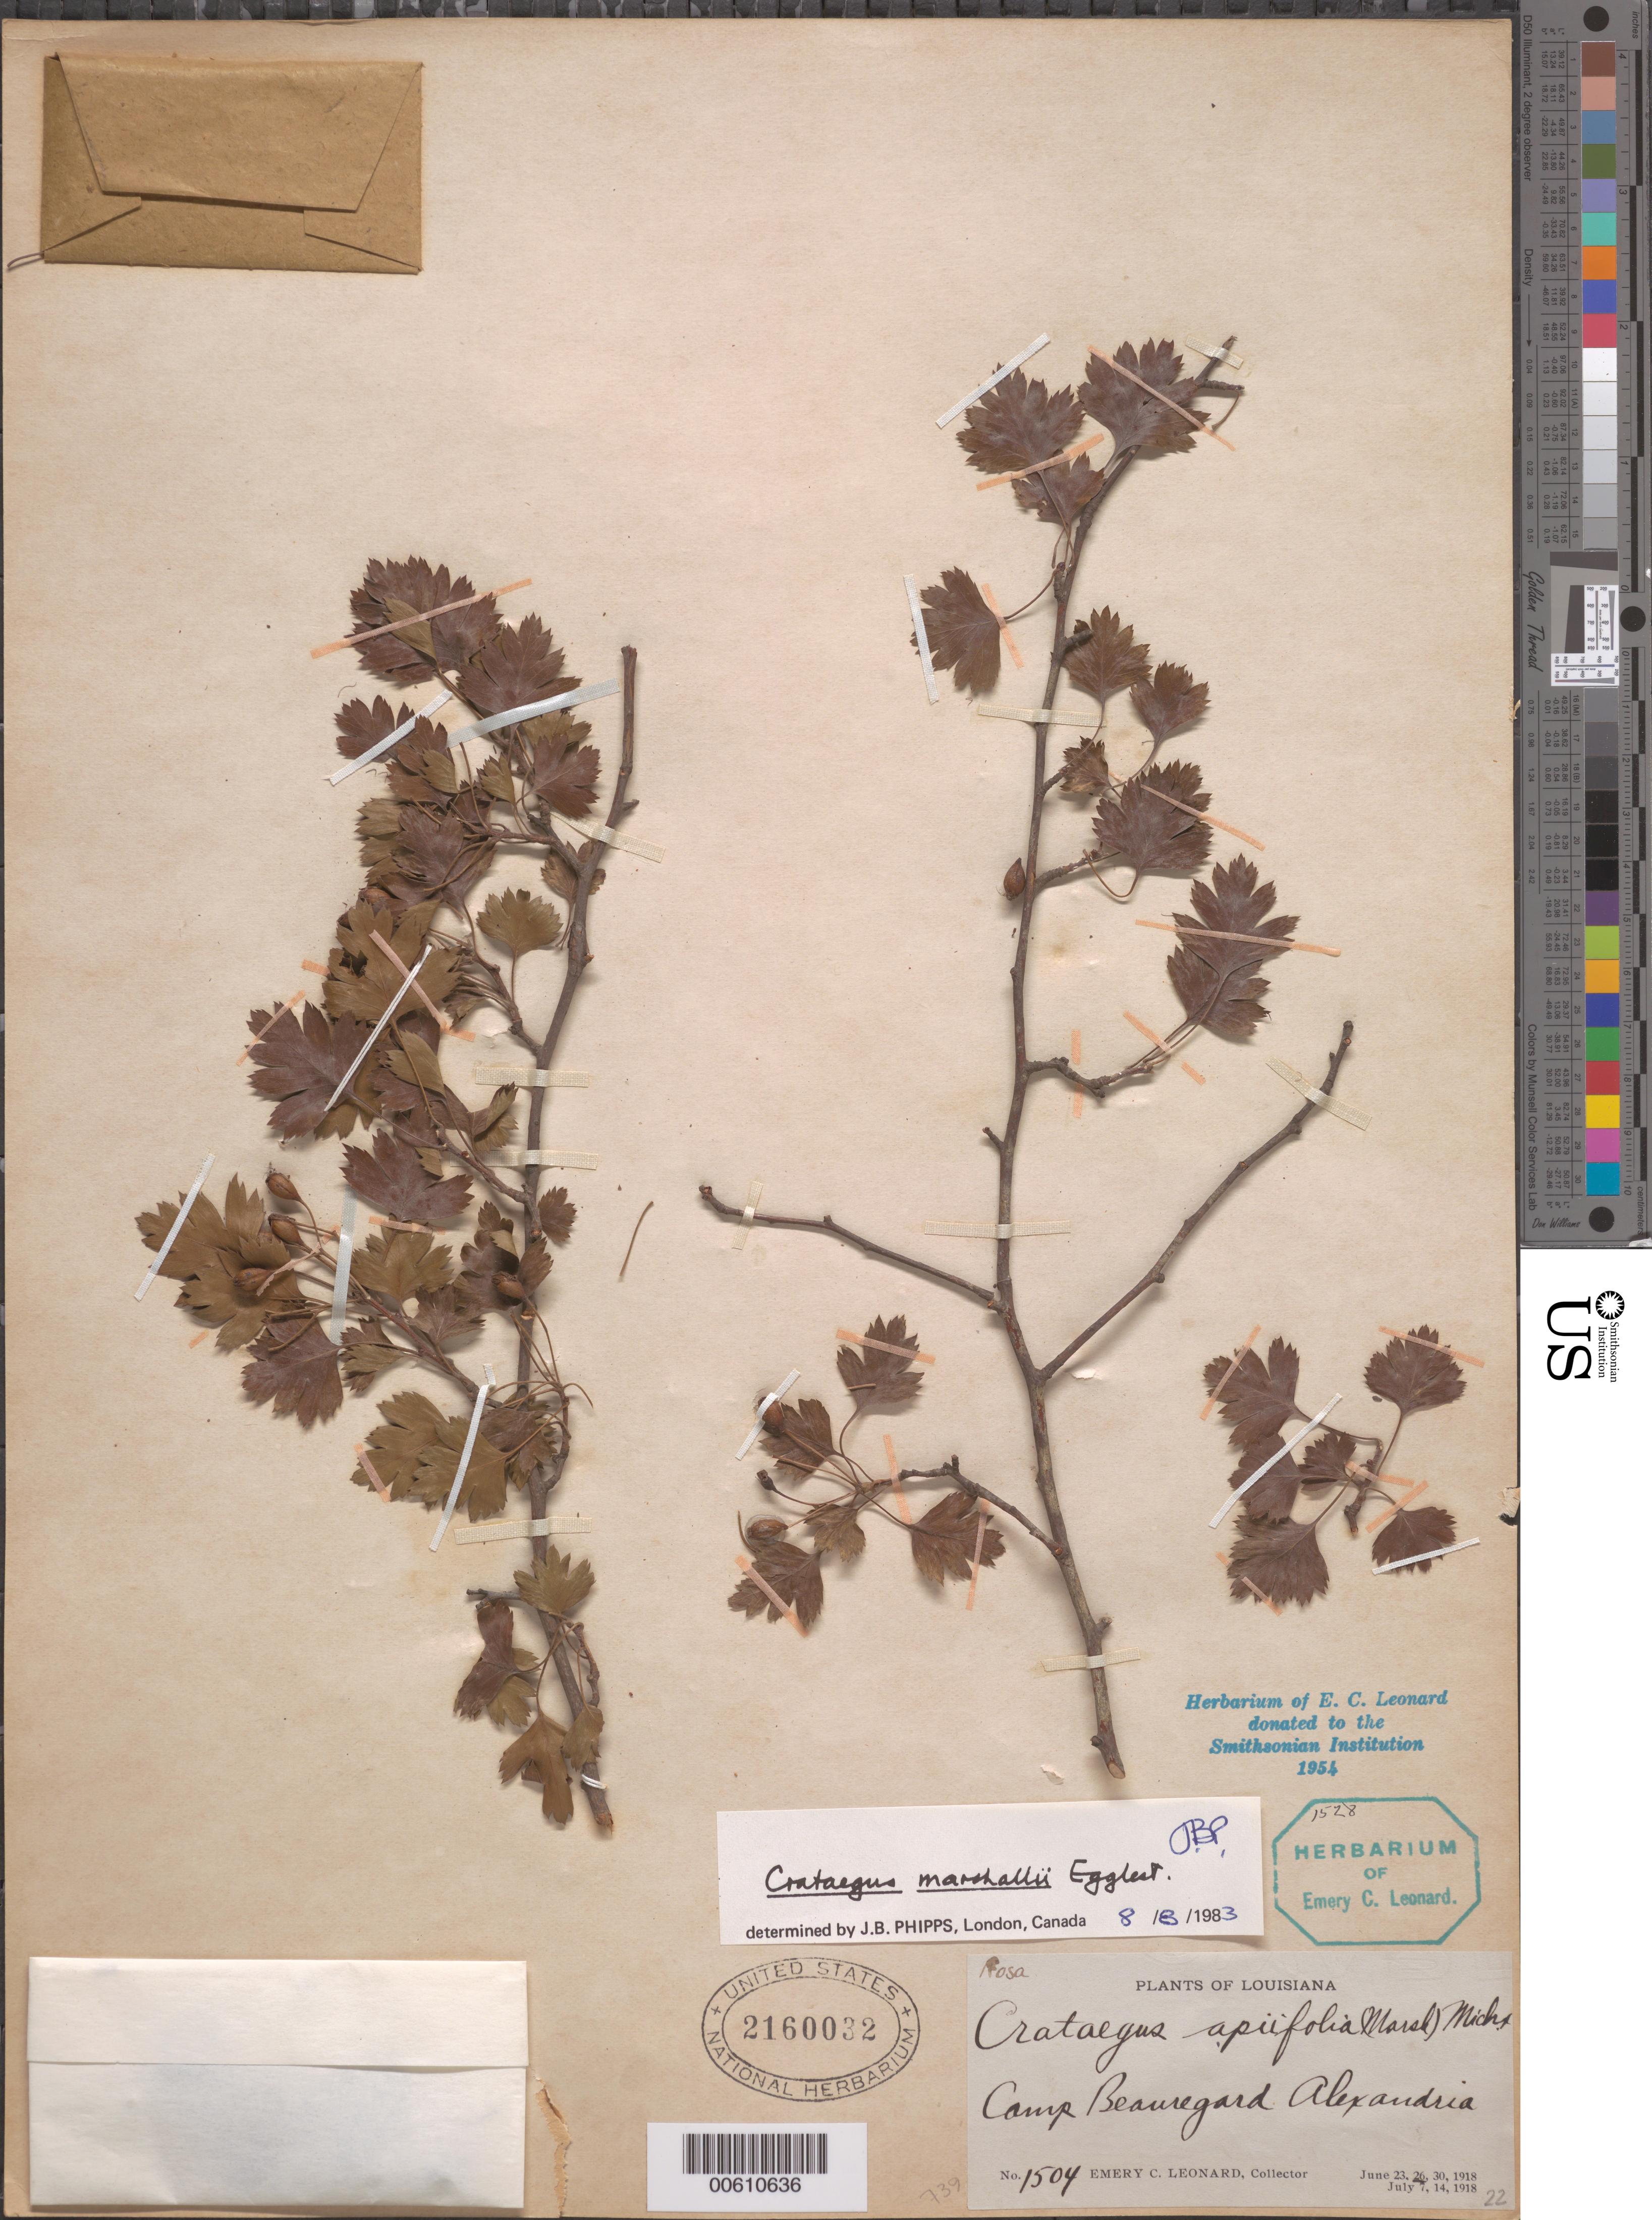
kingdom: Plantae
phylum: Tracheophyta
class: Magnoliopsida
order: Rosales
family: Rosaceae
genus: Crataegus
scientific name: Crataegus marshallii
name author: Eggl.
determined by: Phipps, James B., (UWO), University of Western Ontario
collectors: E. C. Leonard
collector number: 1504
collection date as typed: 26 Jun 1918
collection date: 1918-06-26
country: United States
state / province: Louisiana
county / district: Rapides Parish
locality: Camp Beauregard, Alexandria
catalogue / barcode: US 2160032